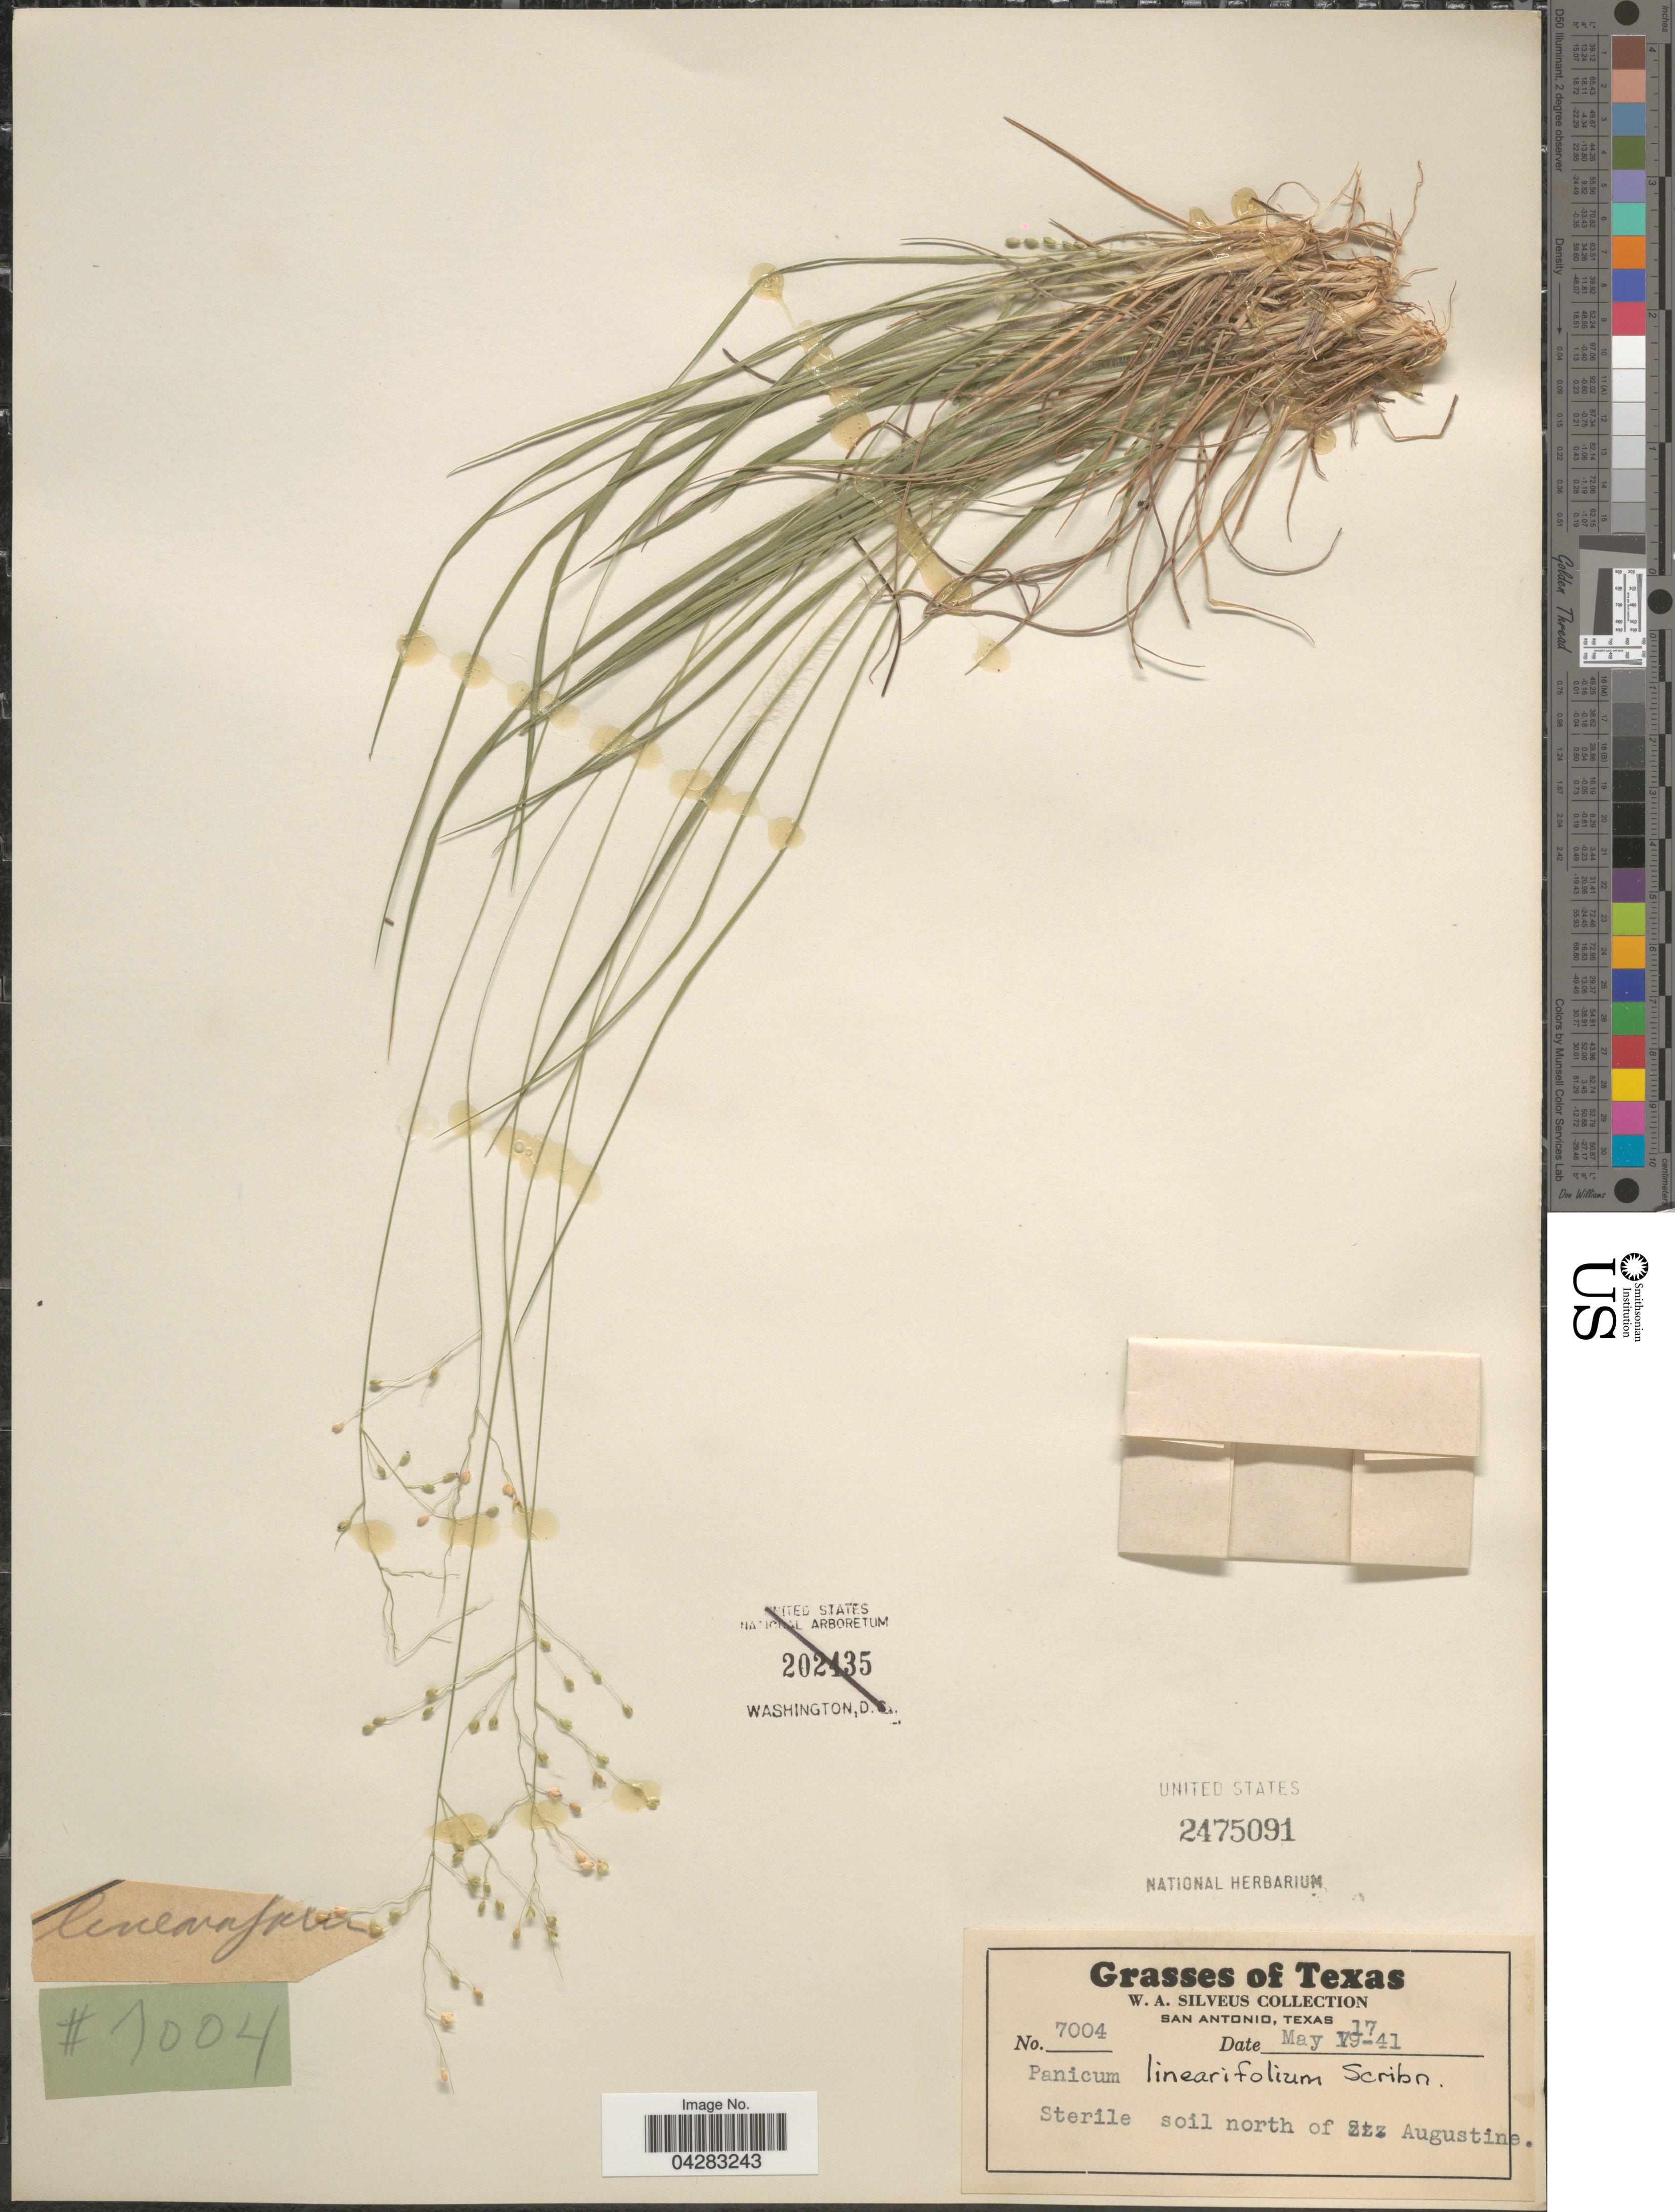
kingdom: Plantae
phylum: Tracheophyta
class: Liliopsida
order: Poales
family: Poaceae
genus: Dichanthelium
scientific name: Dichanthelium linearifolium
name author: (Scribn.) Gould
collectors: W. Silveus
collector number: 7004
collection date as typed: Transcribed d/m/y: 17/5/41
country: United States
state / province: Texas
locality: Sterile soil north of Augustine.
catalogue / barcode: US 2475091